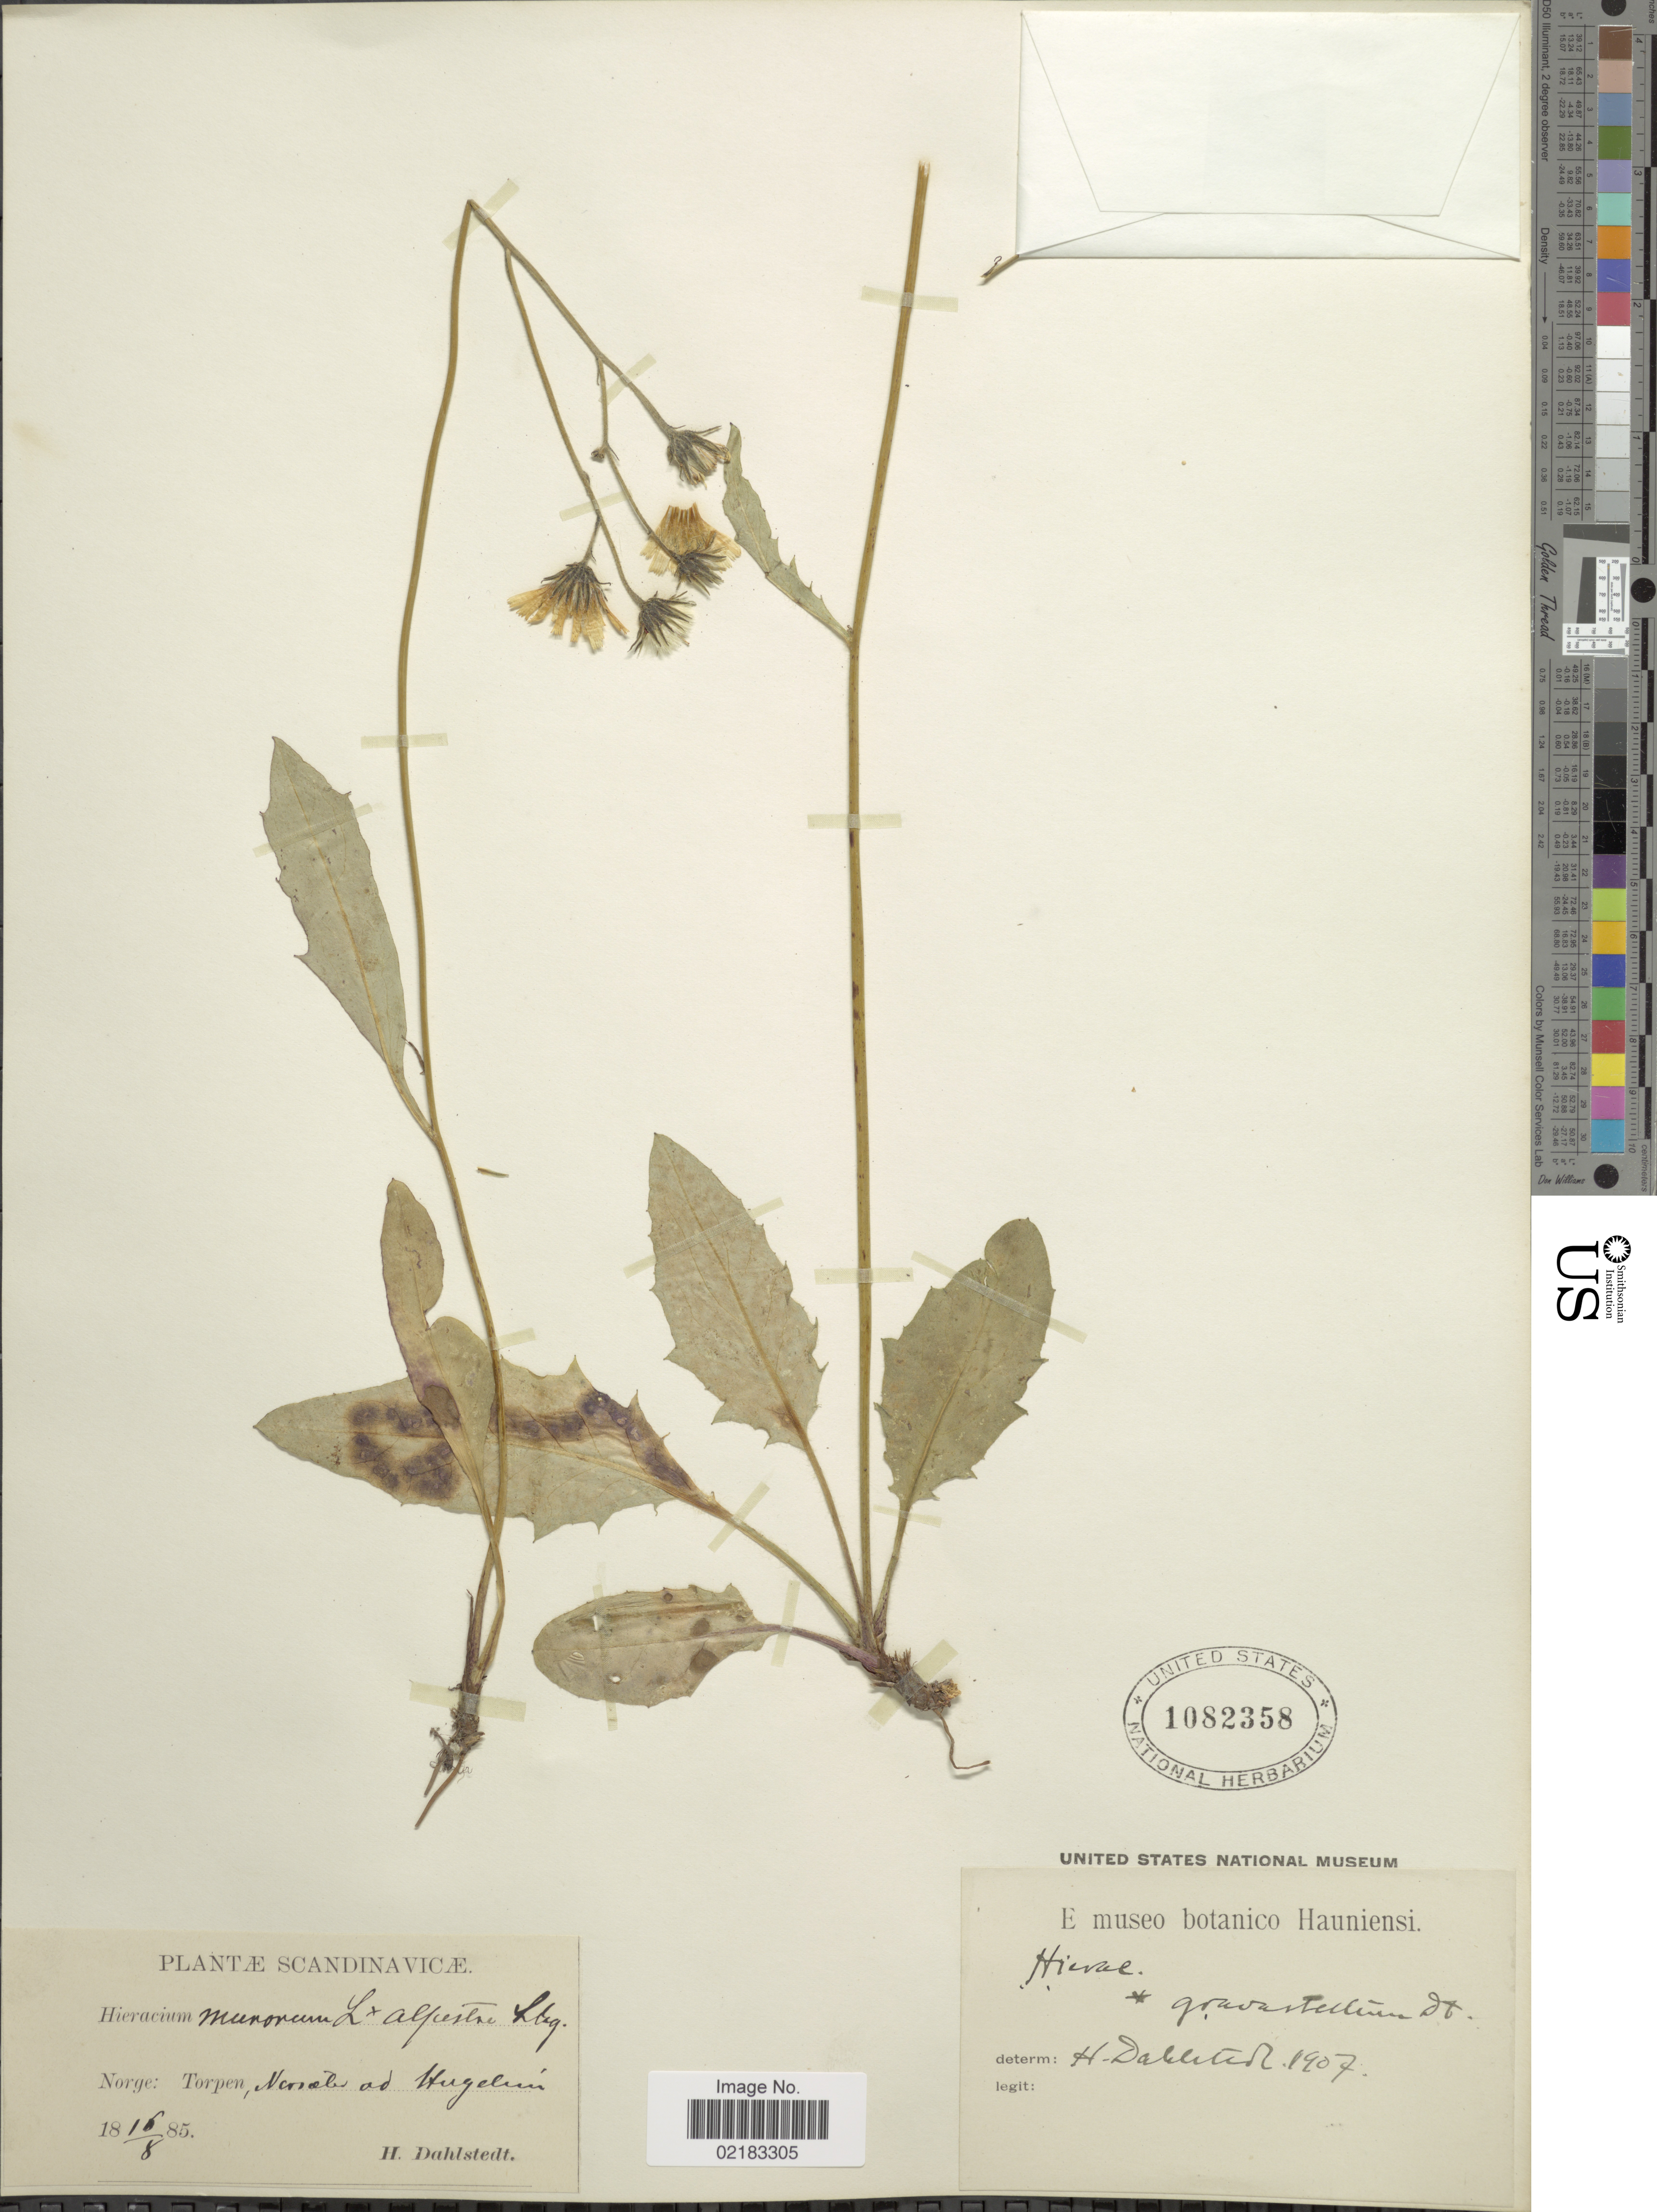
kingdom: Plantae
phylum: Tracheophyta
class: Magnoliopsida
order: Asterales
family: Asteraceae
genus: Hieracium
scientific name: Hieracium murorum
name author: L.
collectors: H. G. Dahlstedt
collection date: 1885-08-16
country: Norway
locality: Scandinaviae: Norge: Torpen, Norrali ad Hugelien [interpreted]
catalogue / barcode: US 1082358